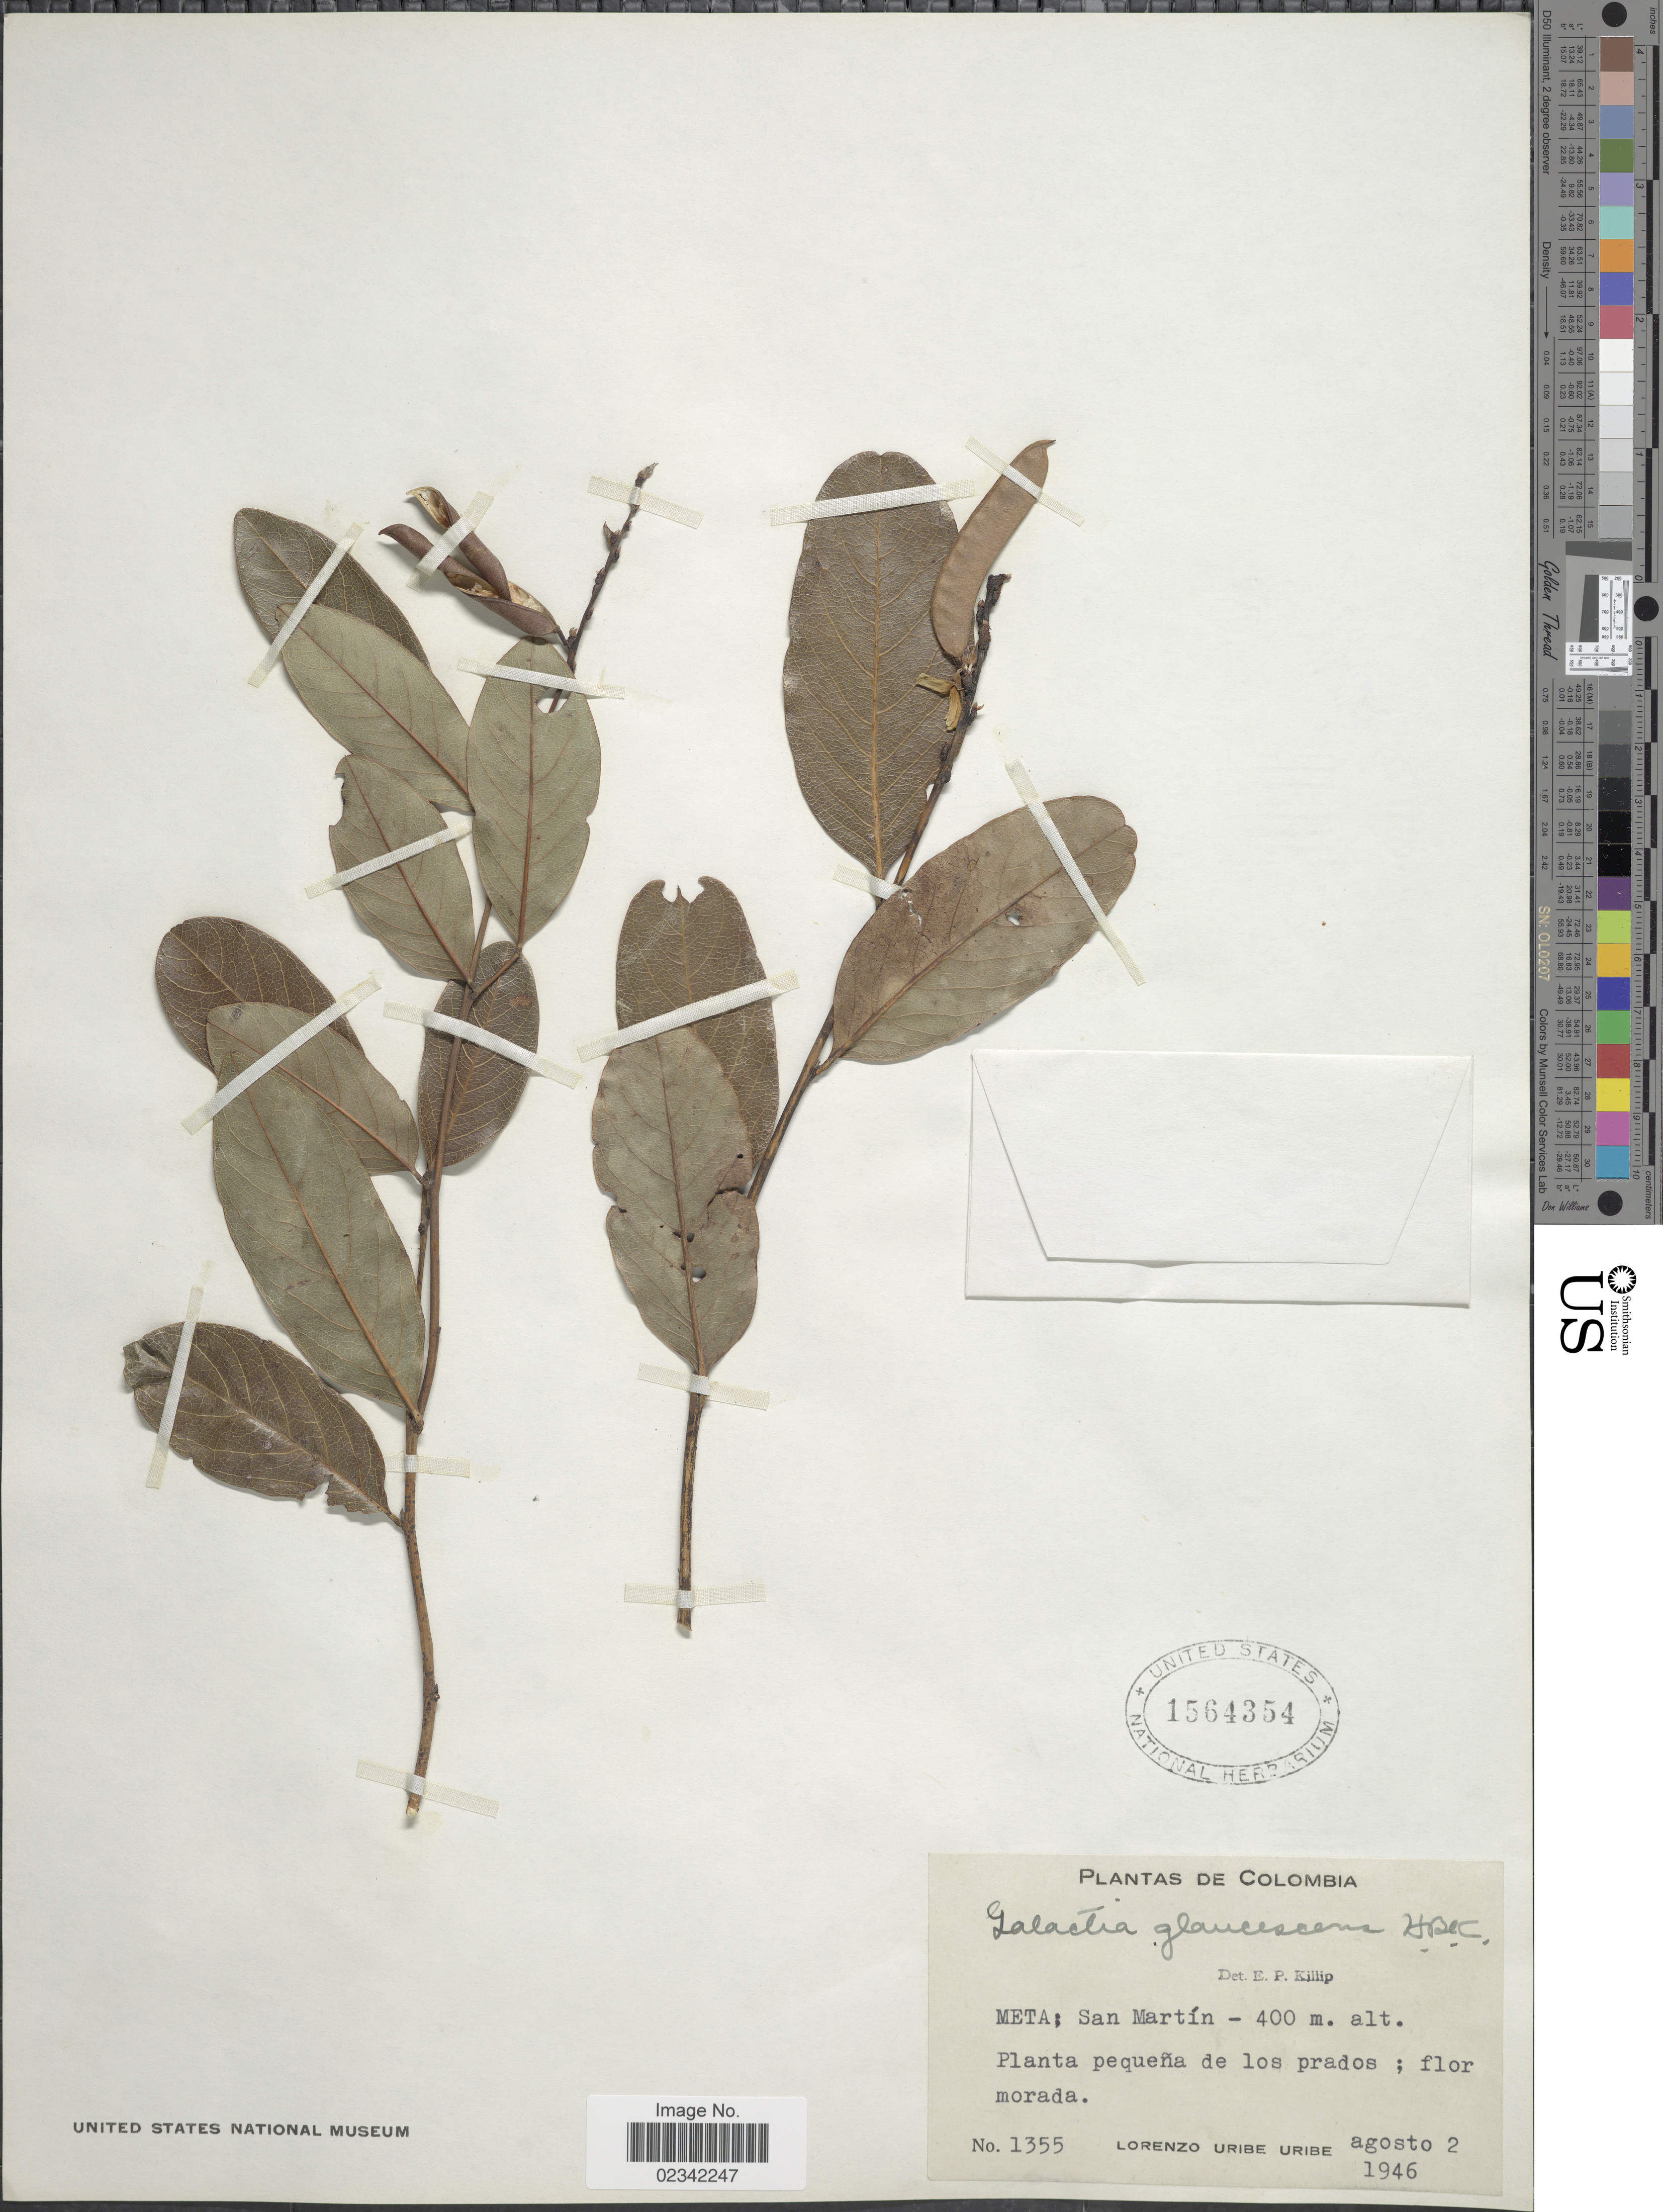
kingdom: Plantae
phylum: Tracheophyta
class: Magnoliopsida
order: Fabales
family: Fabaceae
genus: Galactia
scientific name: Galactia glaucescens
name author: Kunth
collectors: L. Uribe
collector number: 1355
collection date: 1946-08-02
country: Colombia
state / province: Meta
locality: Meta: San Martin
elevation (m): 400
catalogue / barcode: US 1564354